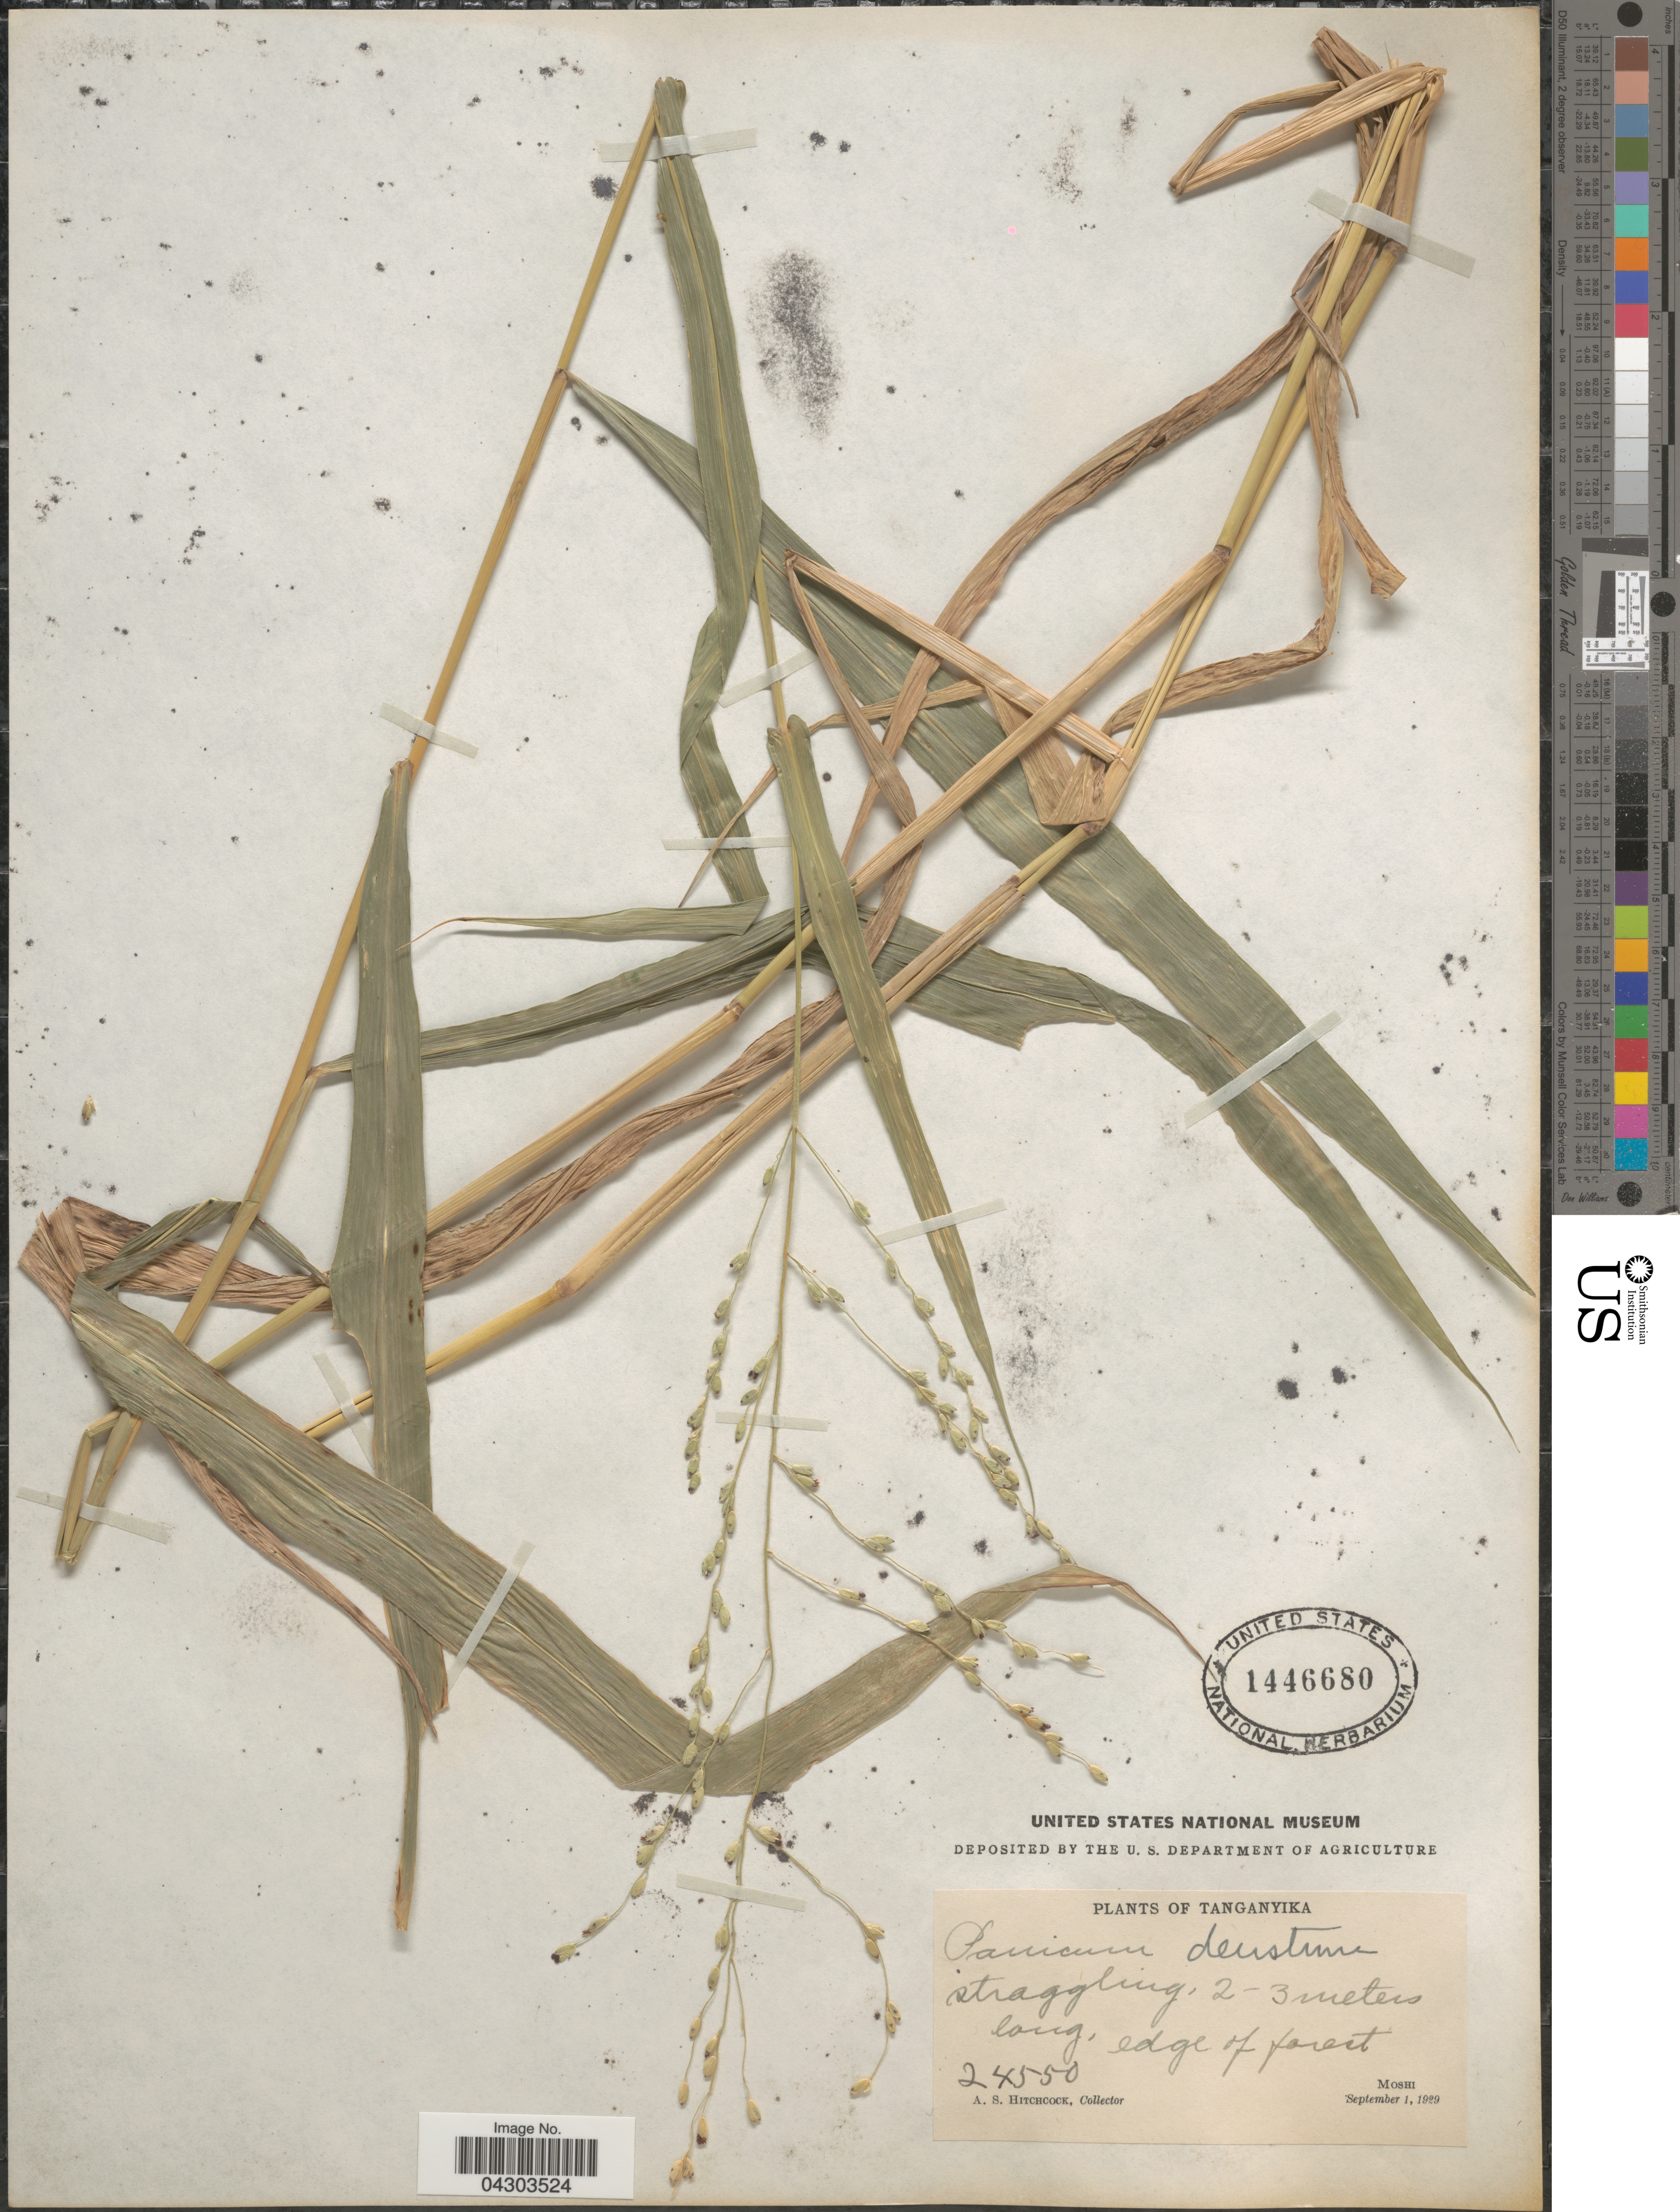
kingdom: Plantae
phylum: Tracheophyta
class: Liliopsida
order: Poales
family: Poaceae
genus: Panicum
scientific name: Panicum deustum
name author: Thunb.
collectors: A. S. Hitchcock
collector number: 24550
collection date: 1929-09-01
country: Tanzania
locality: Tanganyika. Edge of forest. Moshi.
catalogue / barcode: US 1446680